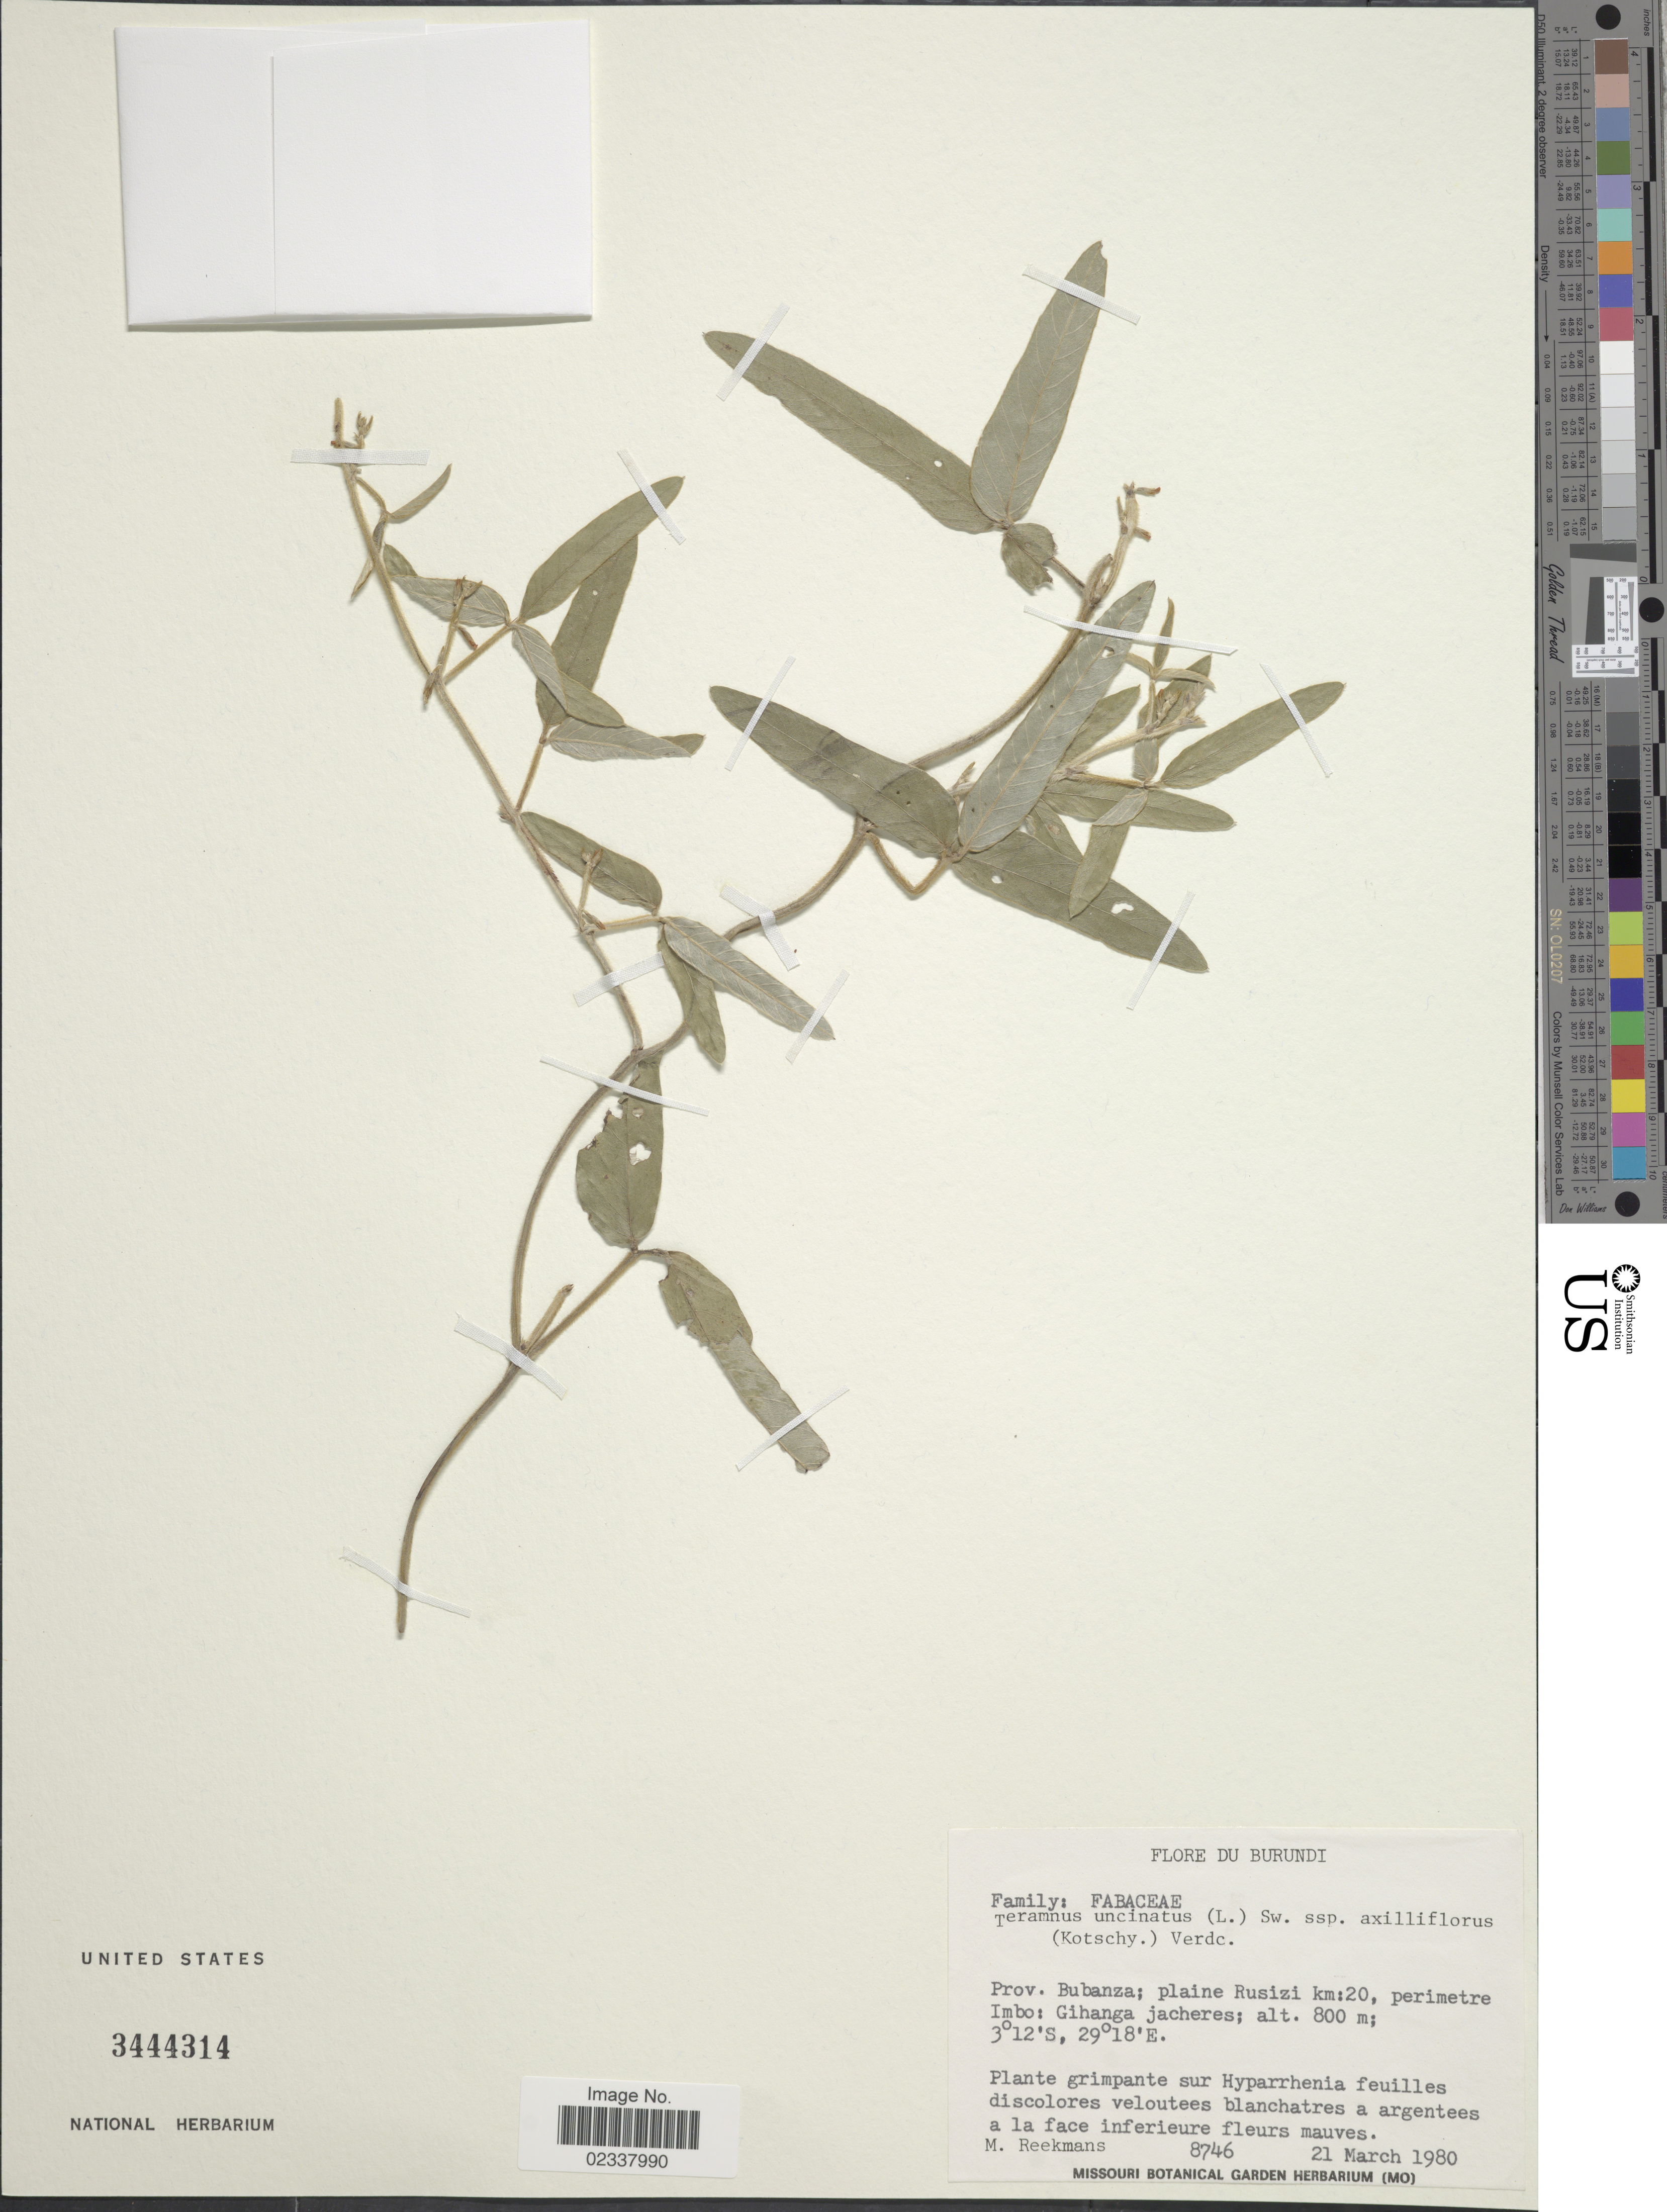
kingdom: Plantae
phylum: Tracheophyta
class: Magnoliopsida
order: Fabales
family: Fabaceae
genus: Teramnus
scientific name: Teramnus uncinatus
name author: (L.) Sw.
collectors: M. Reekmans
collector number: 8746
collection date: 1980-03-21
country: Burundi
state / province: Bubanza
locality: Plaine Rusizi km: 20, permetre Imbo: Gihanga jacheres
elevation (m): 800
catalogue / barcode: US 3444314